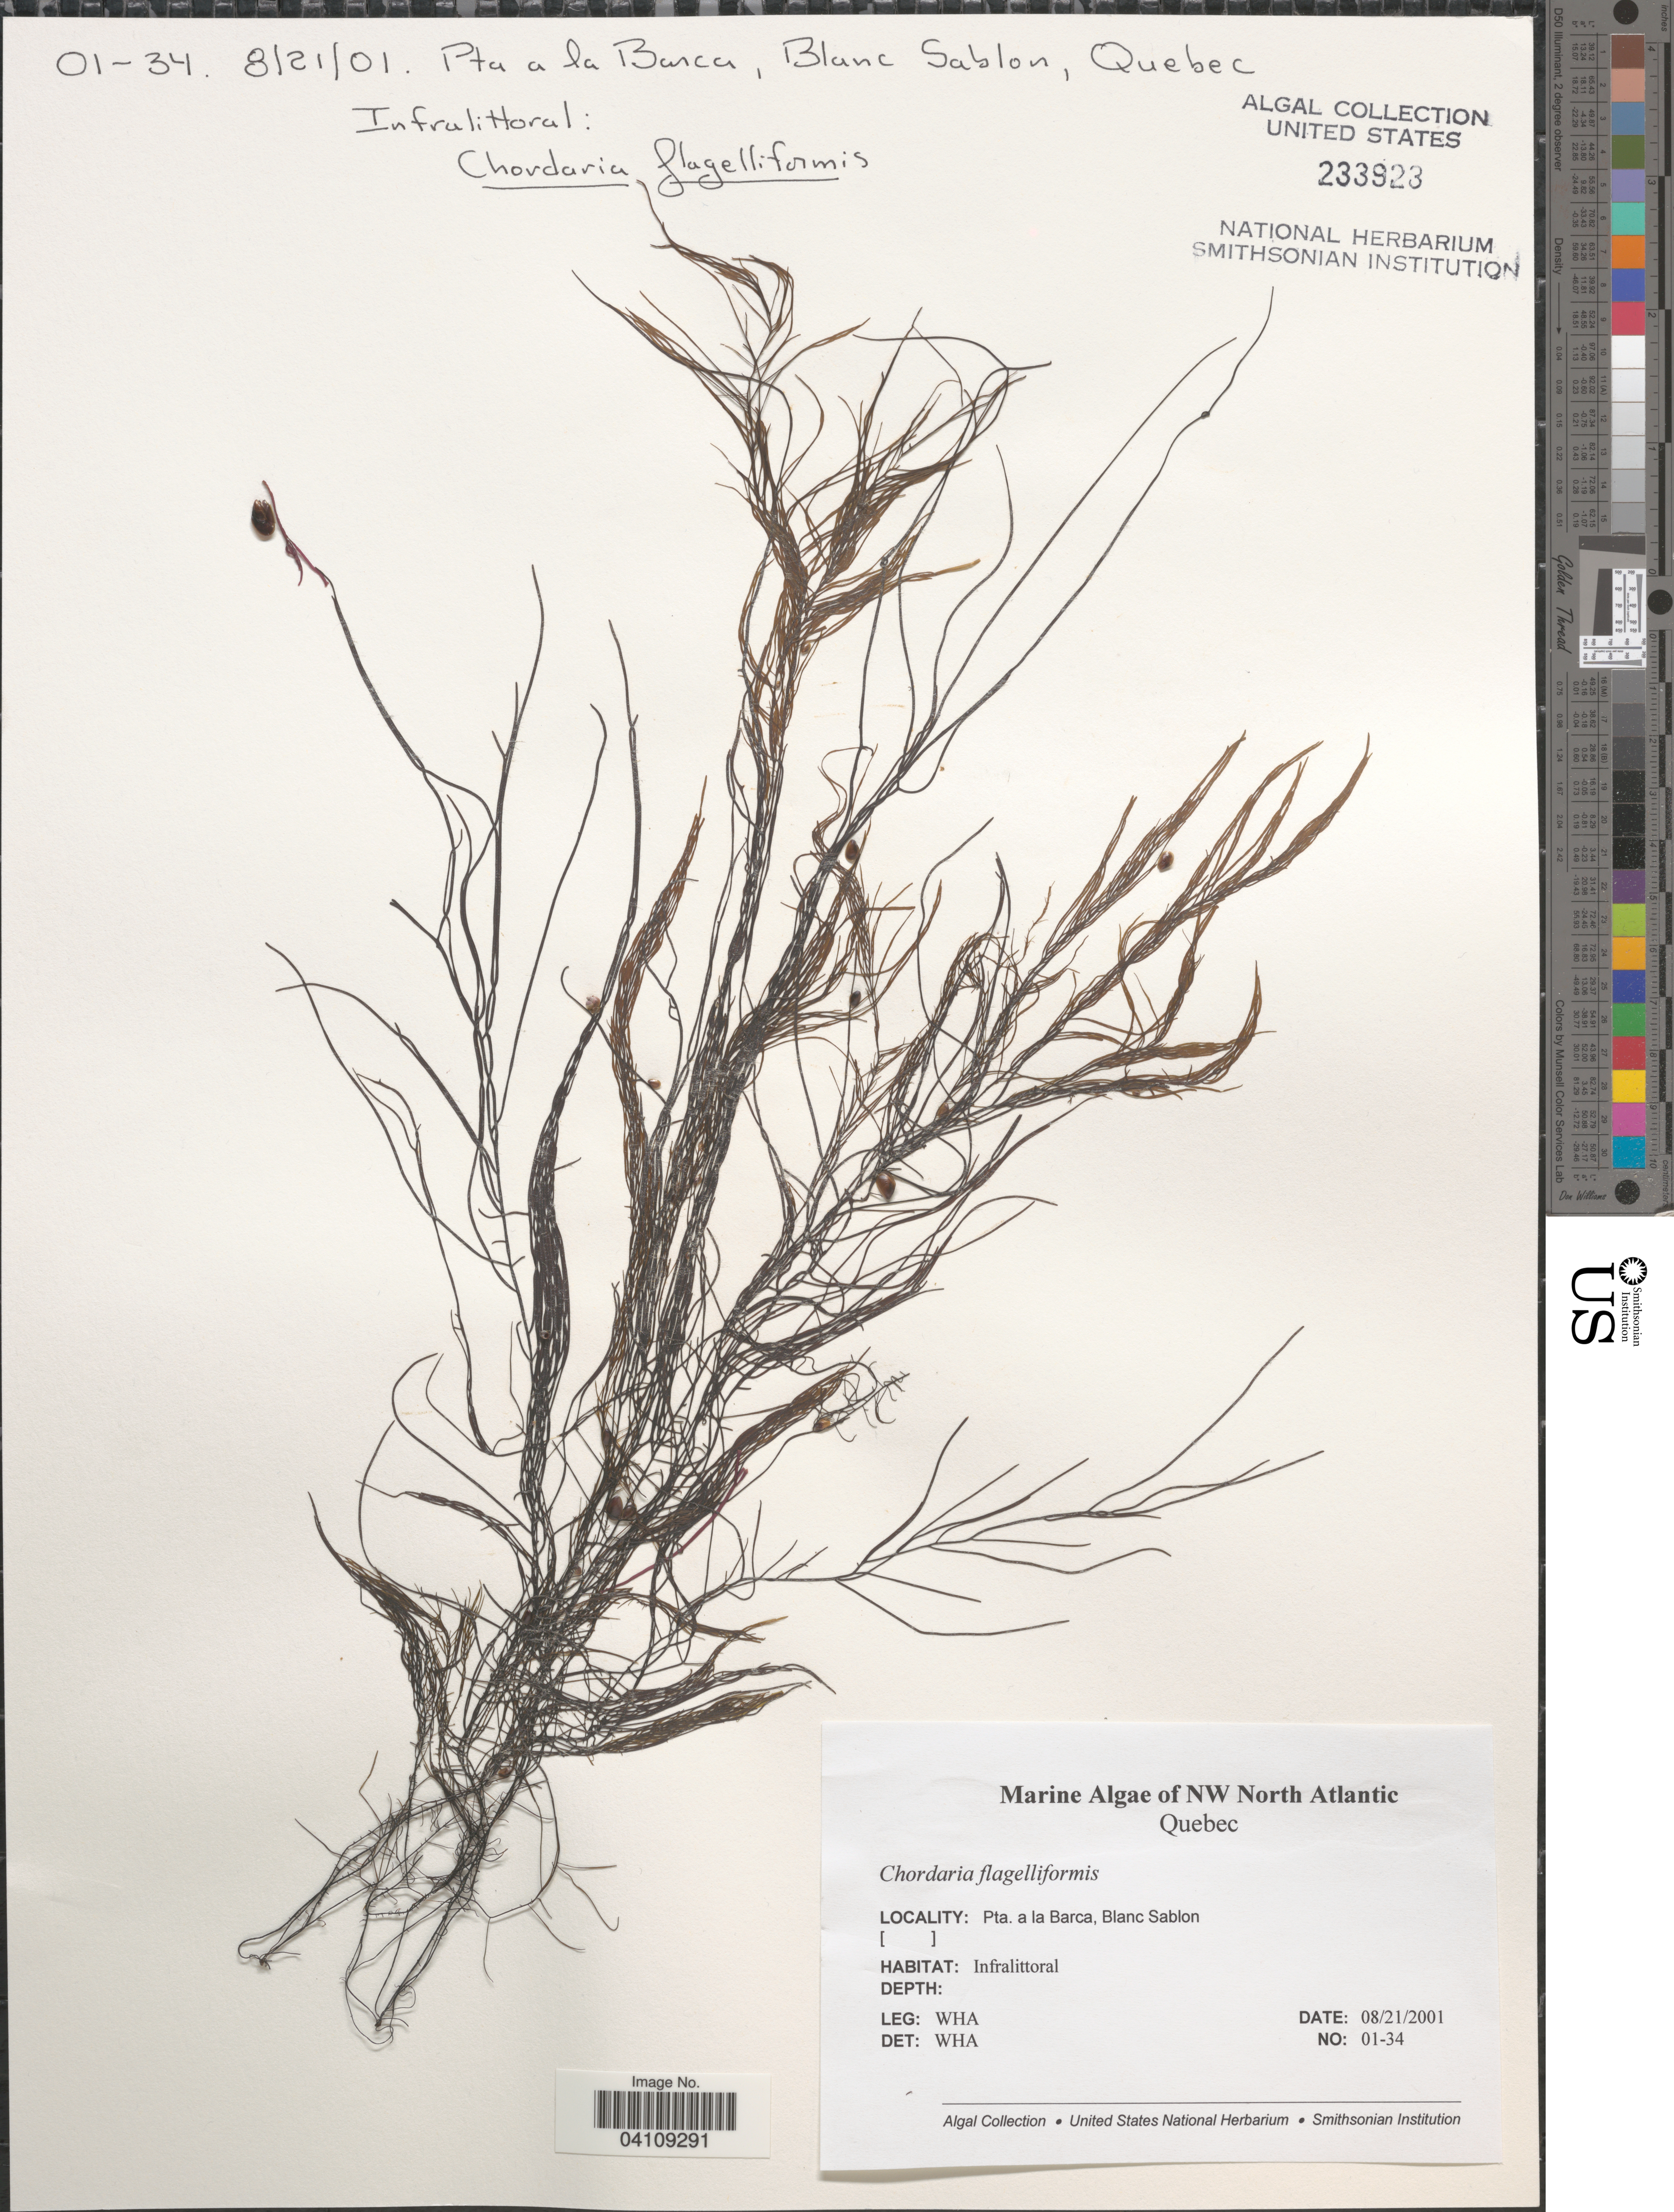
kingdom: Chromista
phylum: Ochrophyta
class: Phaeophyceae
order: Ectocarpales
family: Chordariaceae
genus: Chordaria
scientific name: Chordaria flagelliformis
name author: (Hudson) Grev.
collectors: W. H. Adey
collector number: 01-34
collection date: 2001-08-21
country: Canada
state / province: Quebec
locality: NW North Atlantic. Pta. a la Barca, Blanc Sablon.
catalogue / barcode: US 233923